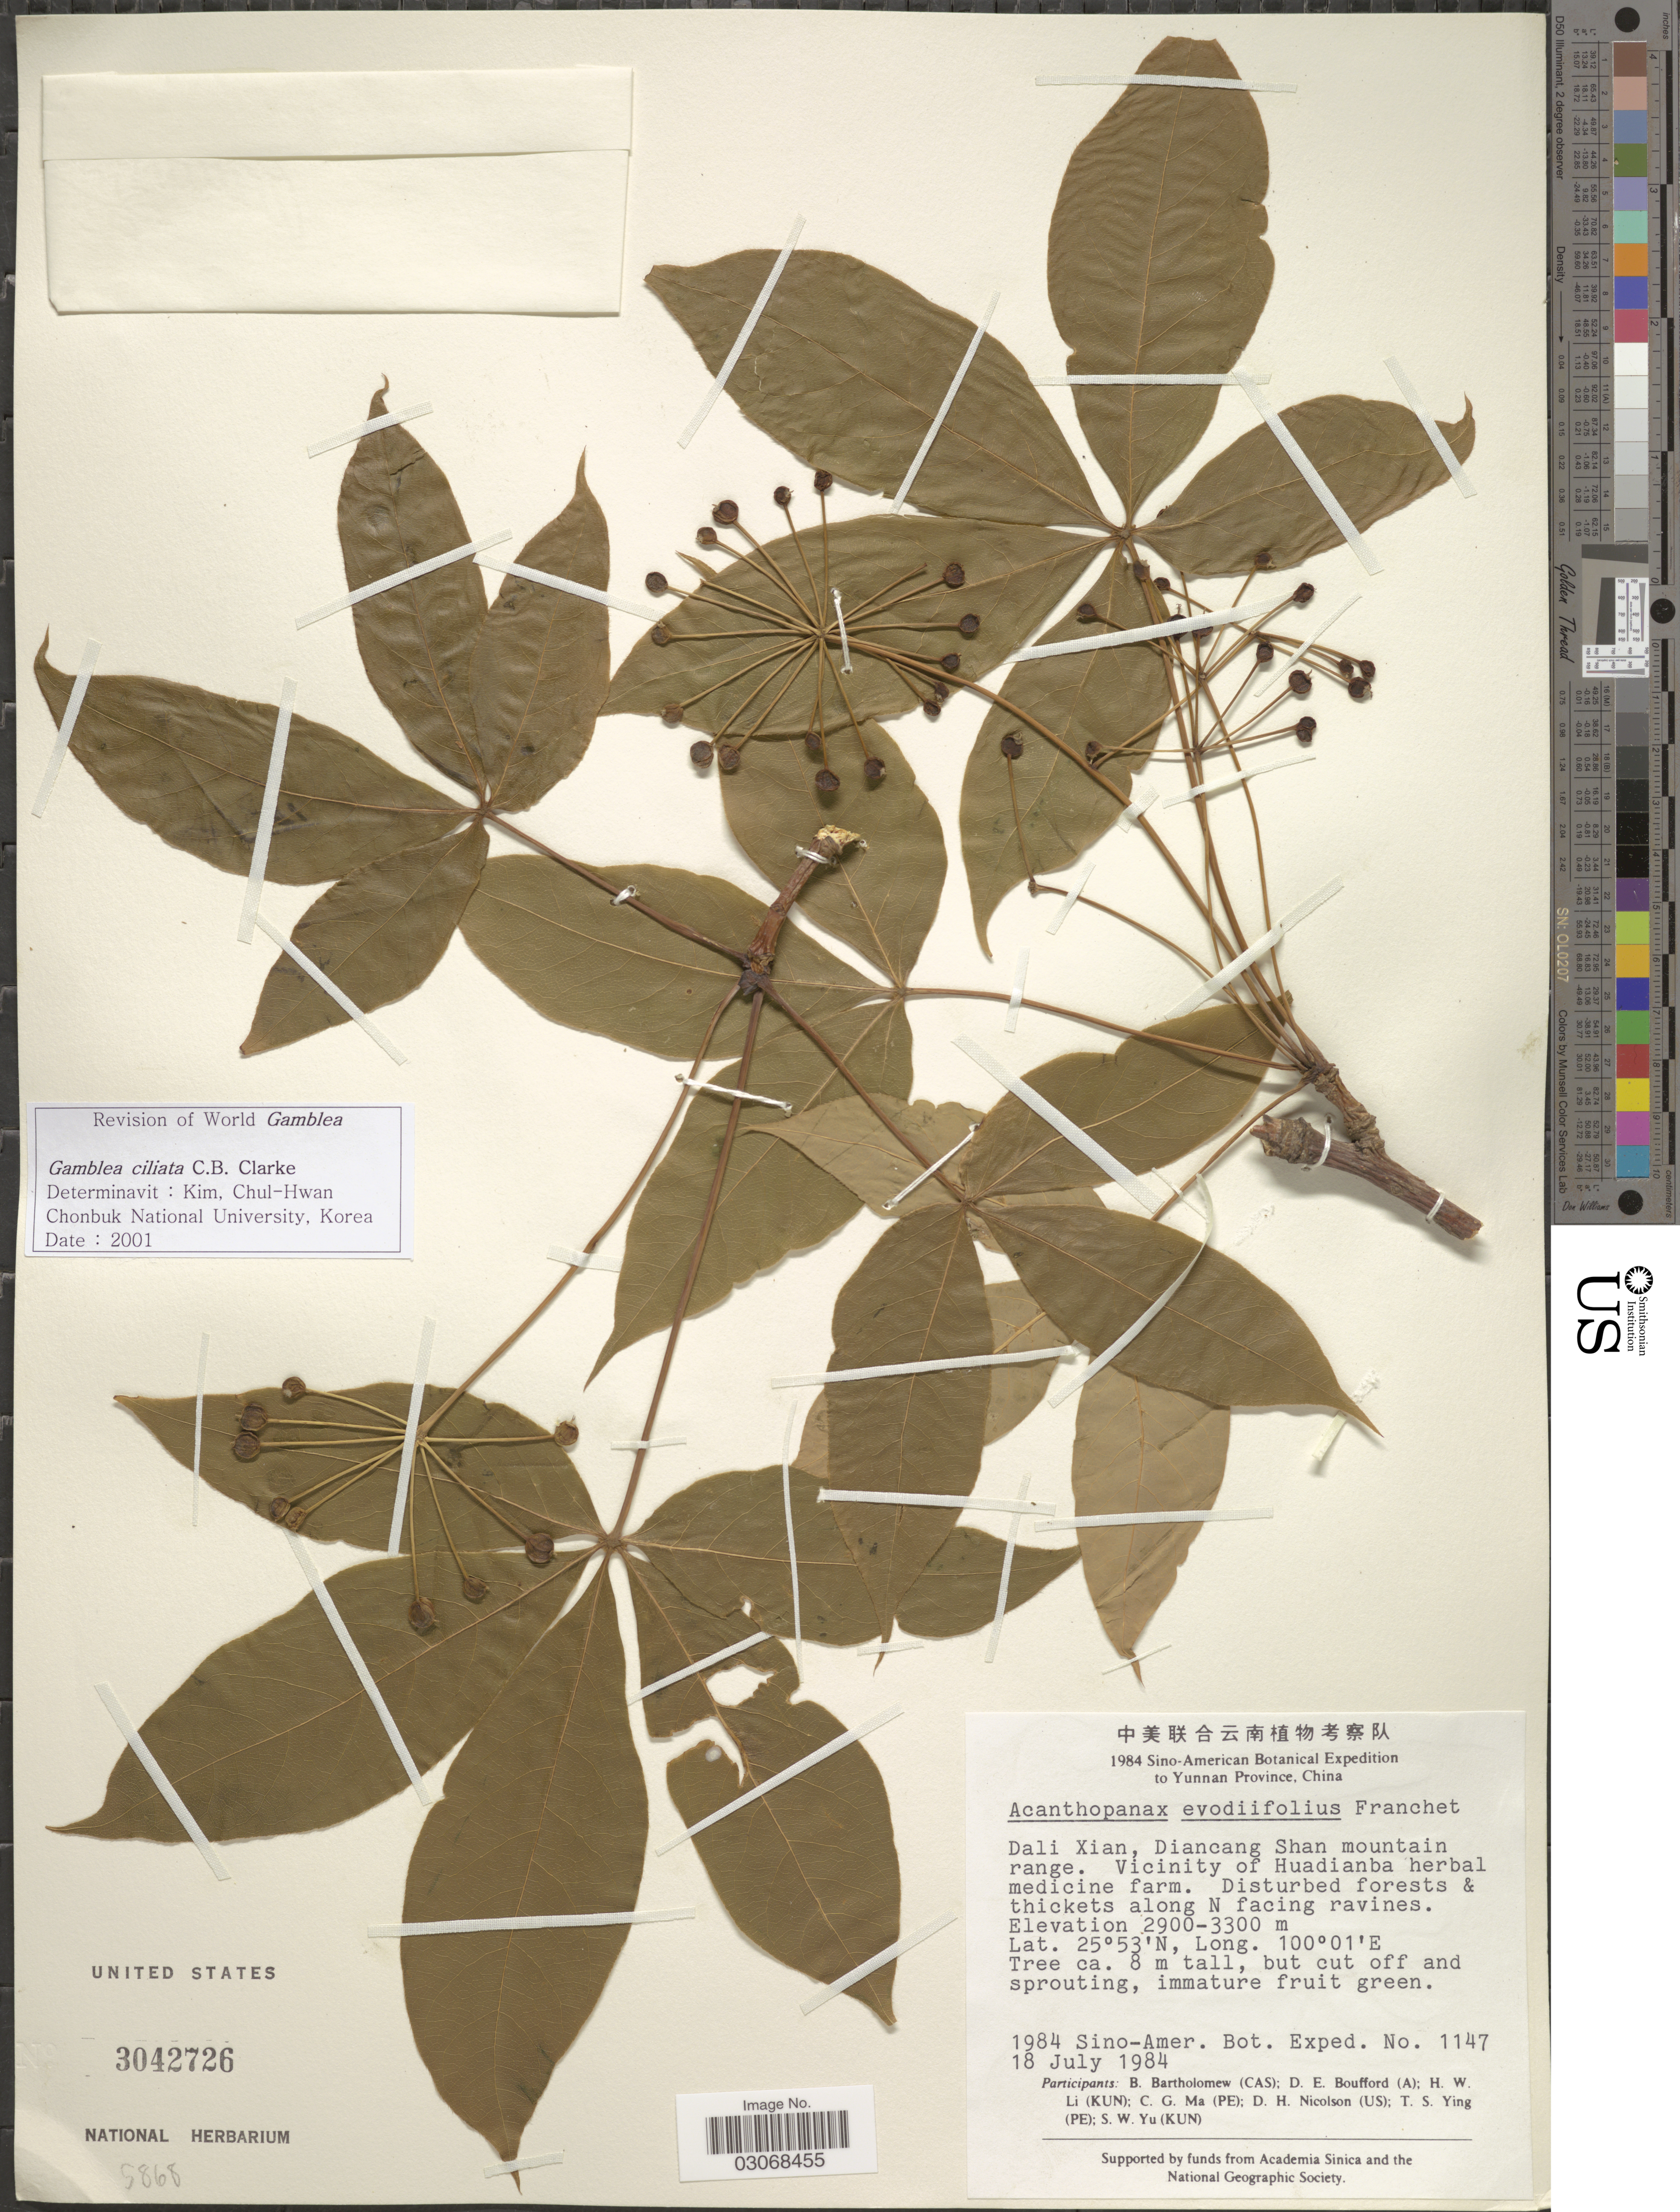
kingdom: Plantae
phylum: Tracheophyta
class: Magnoliopsida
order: Apiales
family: Araliaceae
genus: Gamblea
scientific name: Gamblea ciliata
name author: C.B. Clarke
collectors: Sino-Amer. Bot. Exped. 1984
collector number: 1147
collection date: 1984-07-18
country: China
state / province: Yunnan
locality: Dali Xian, Diancang Shan mountain range, Vicinity of Huadianba herbal medicine farm.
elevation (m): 2900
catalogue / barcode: US 3042726